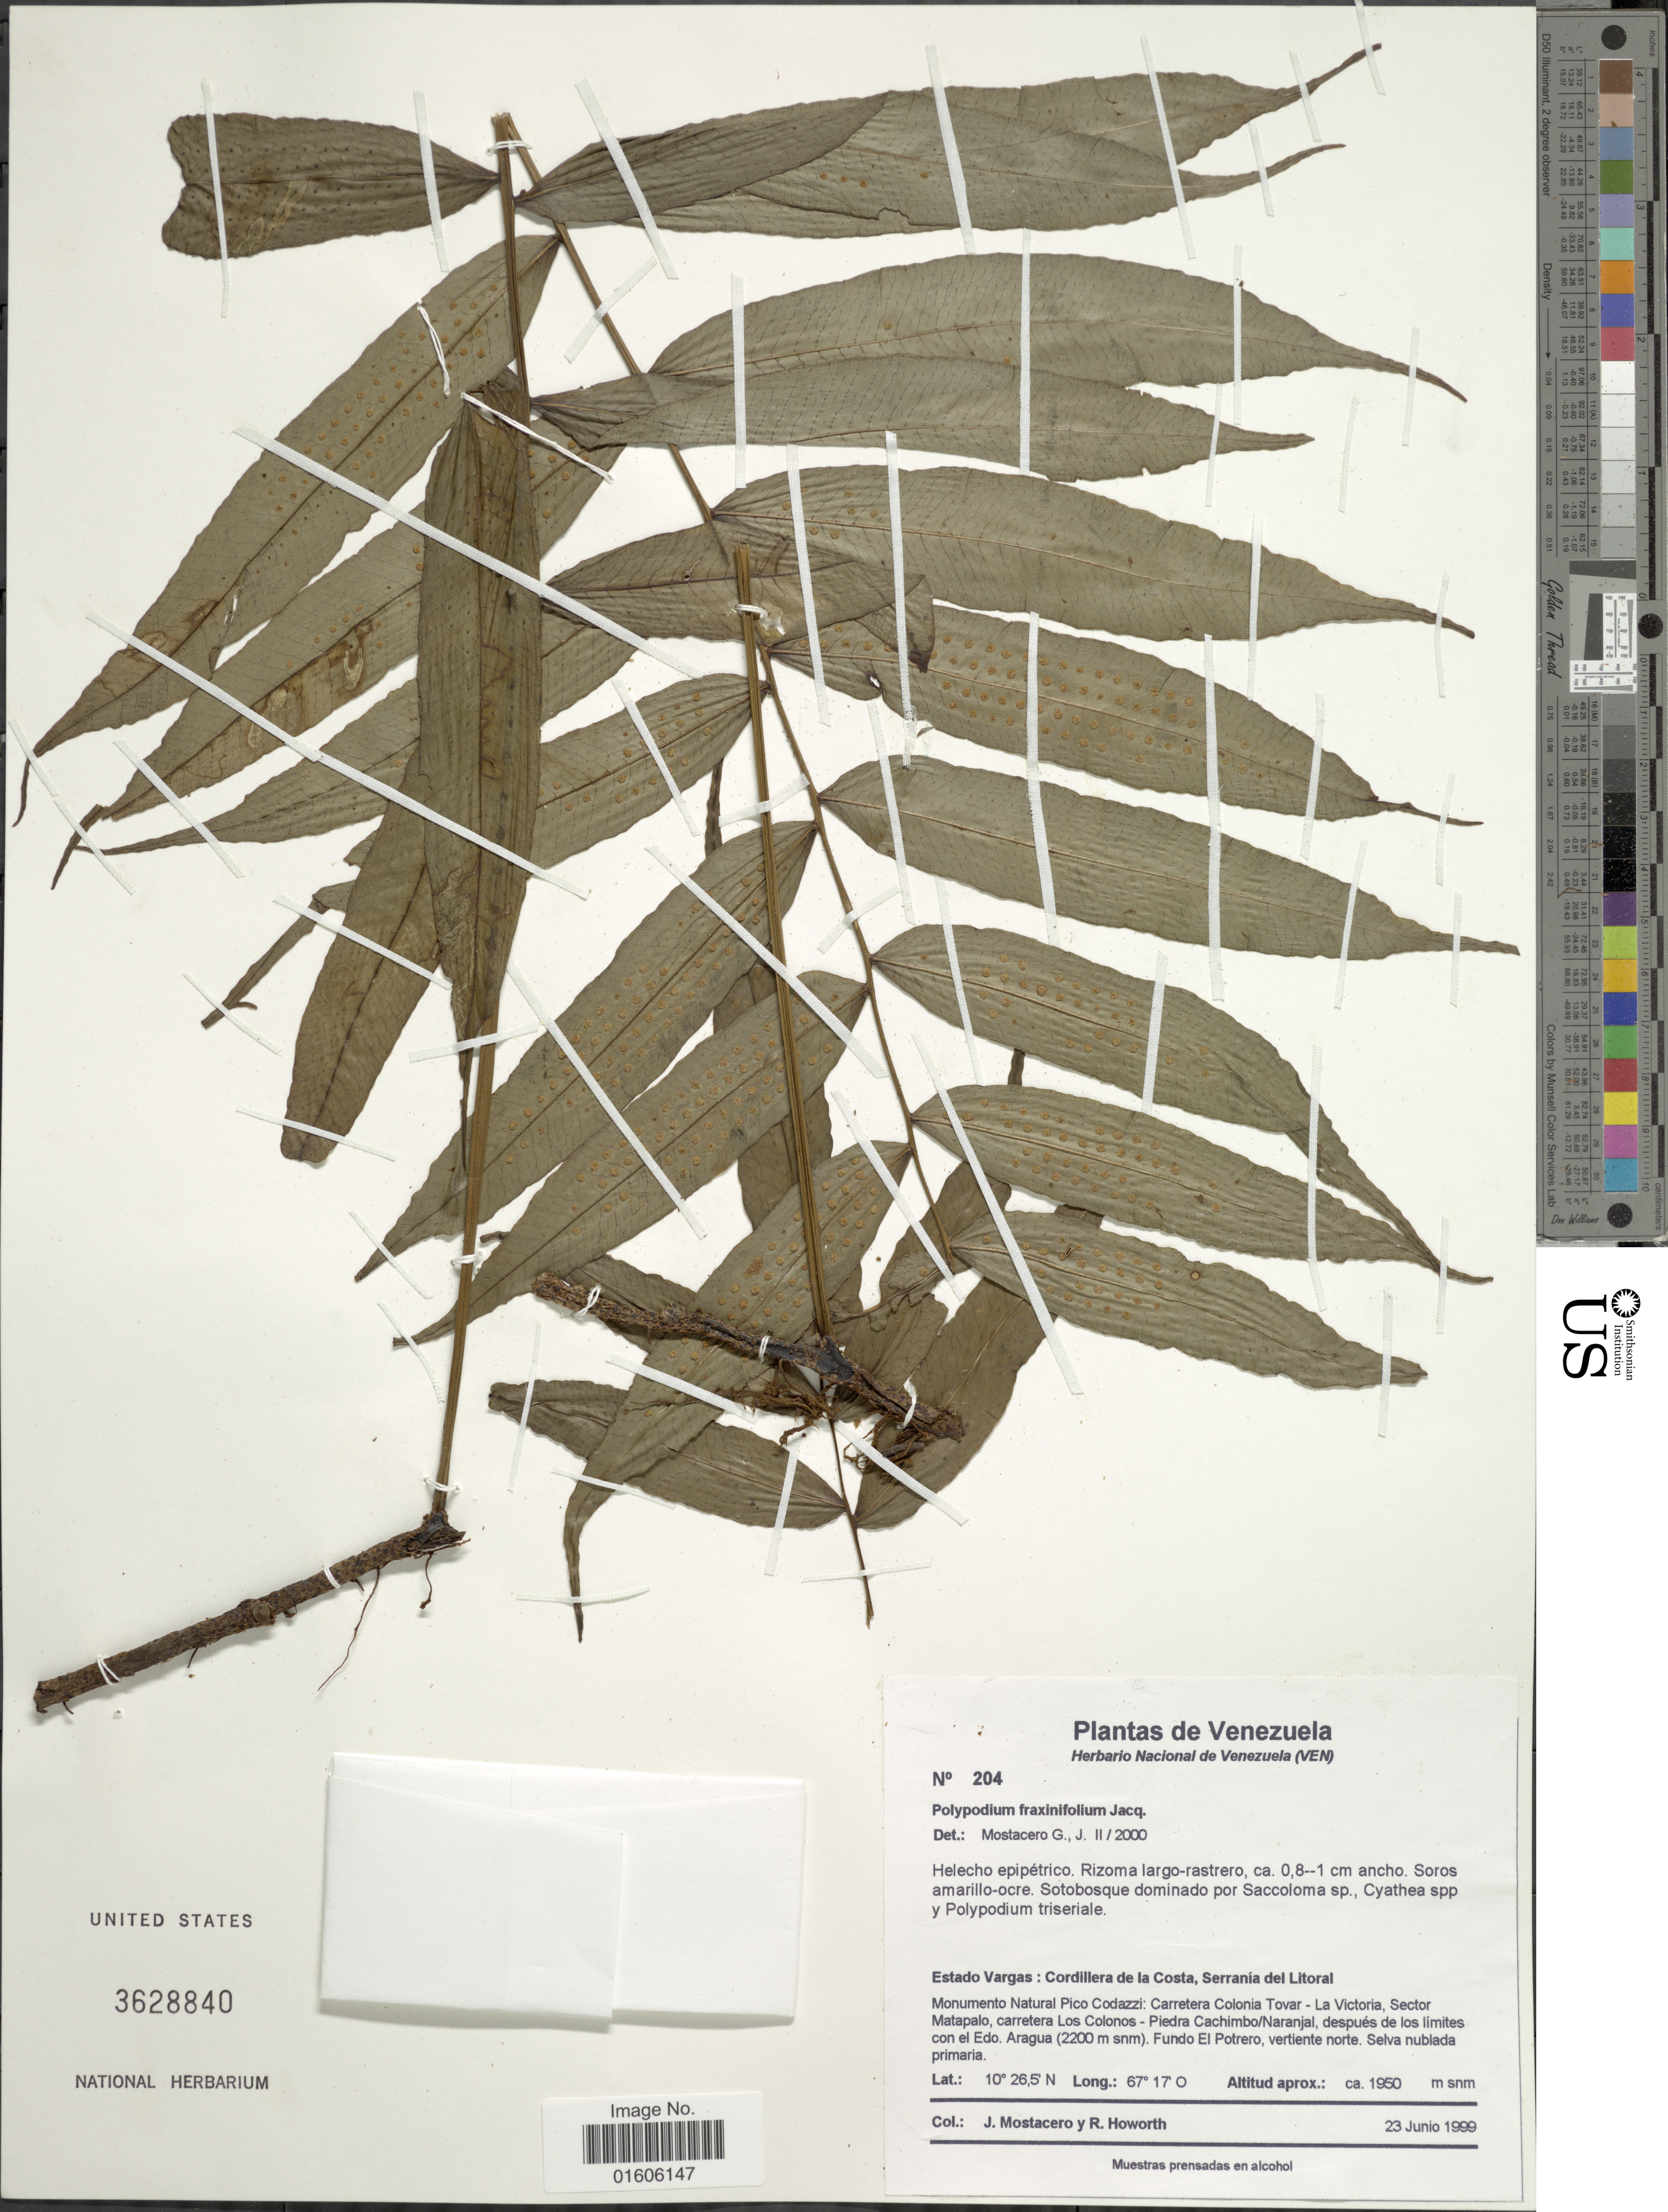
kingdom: Plantae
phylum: Tracheophyta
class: Polypodiopsida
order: Polypodiales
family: Polypodiaceae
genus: Serpocaulon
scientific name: Serpocaulon fraxinifolium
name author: (Jacq.) A.R. Sm.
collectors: J. Mostacero & R. Howorth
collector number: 204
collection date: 1999-06-23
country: Venezuela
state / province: Vargas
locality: Estado Vargas: Cordillera de la Costa, Serranía del Litoral. Monumento Natural Pico Codazzi: Carretera Colonia Tovar - La Victoria, Sector Matapalo, carretera Los Colonos - Piedra Cachimbo/Naranjal, después de los limites con el Edo. Aragua. Fundo El Potrero, vertiente norte. Selva nublada primaria.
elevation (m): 2200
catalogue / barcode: US 3628840